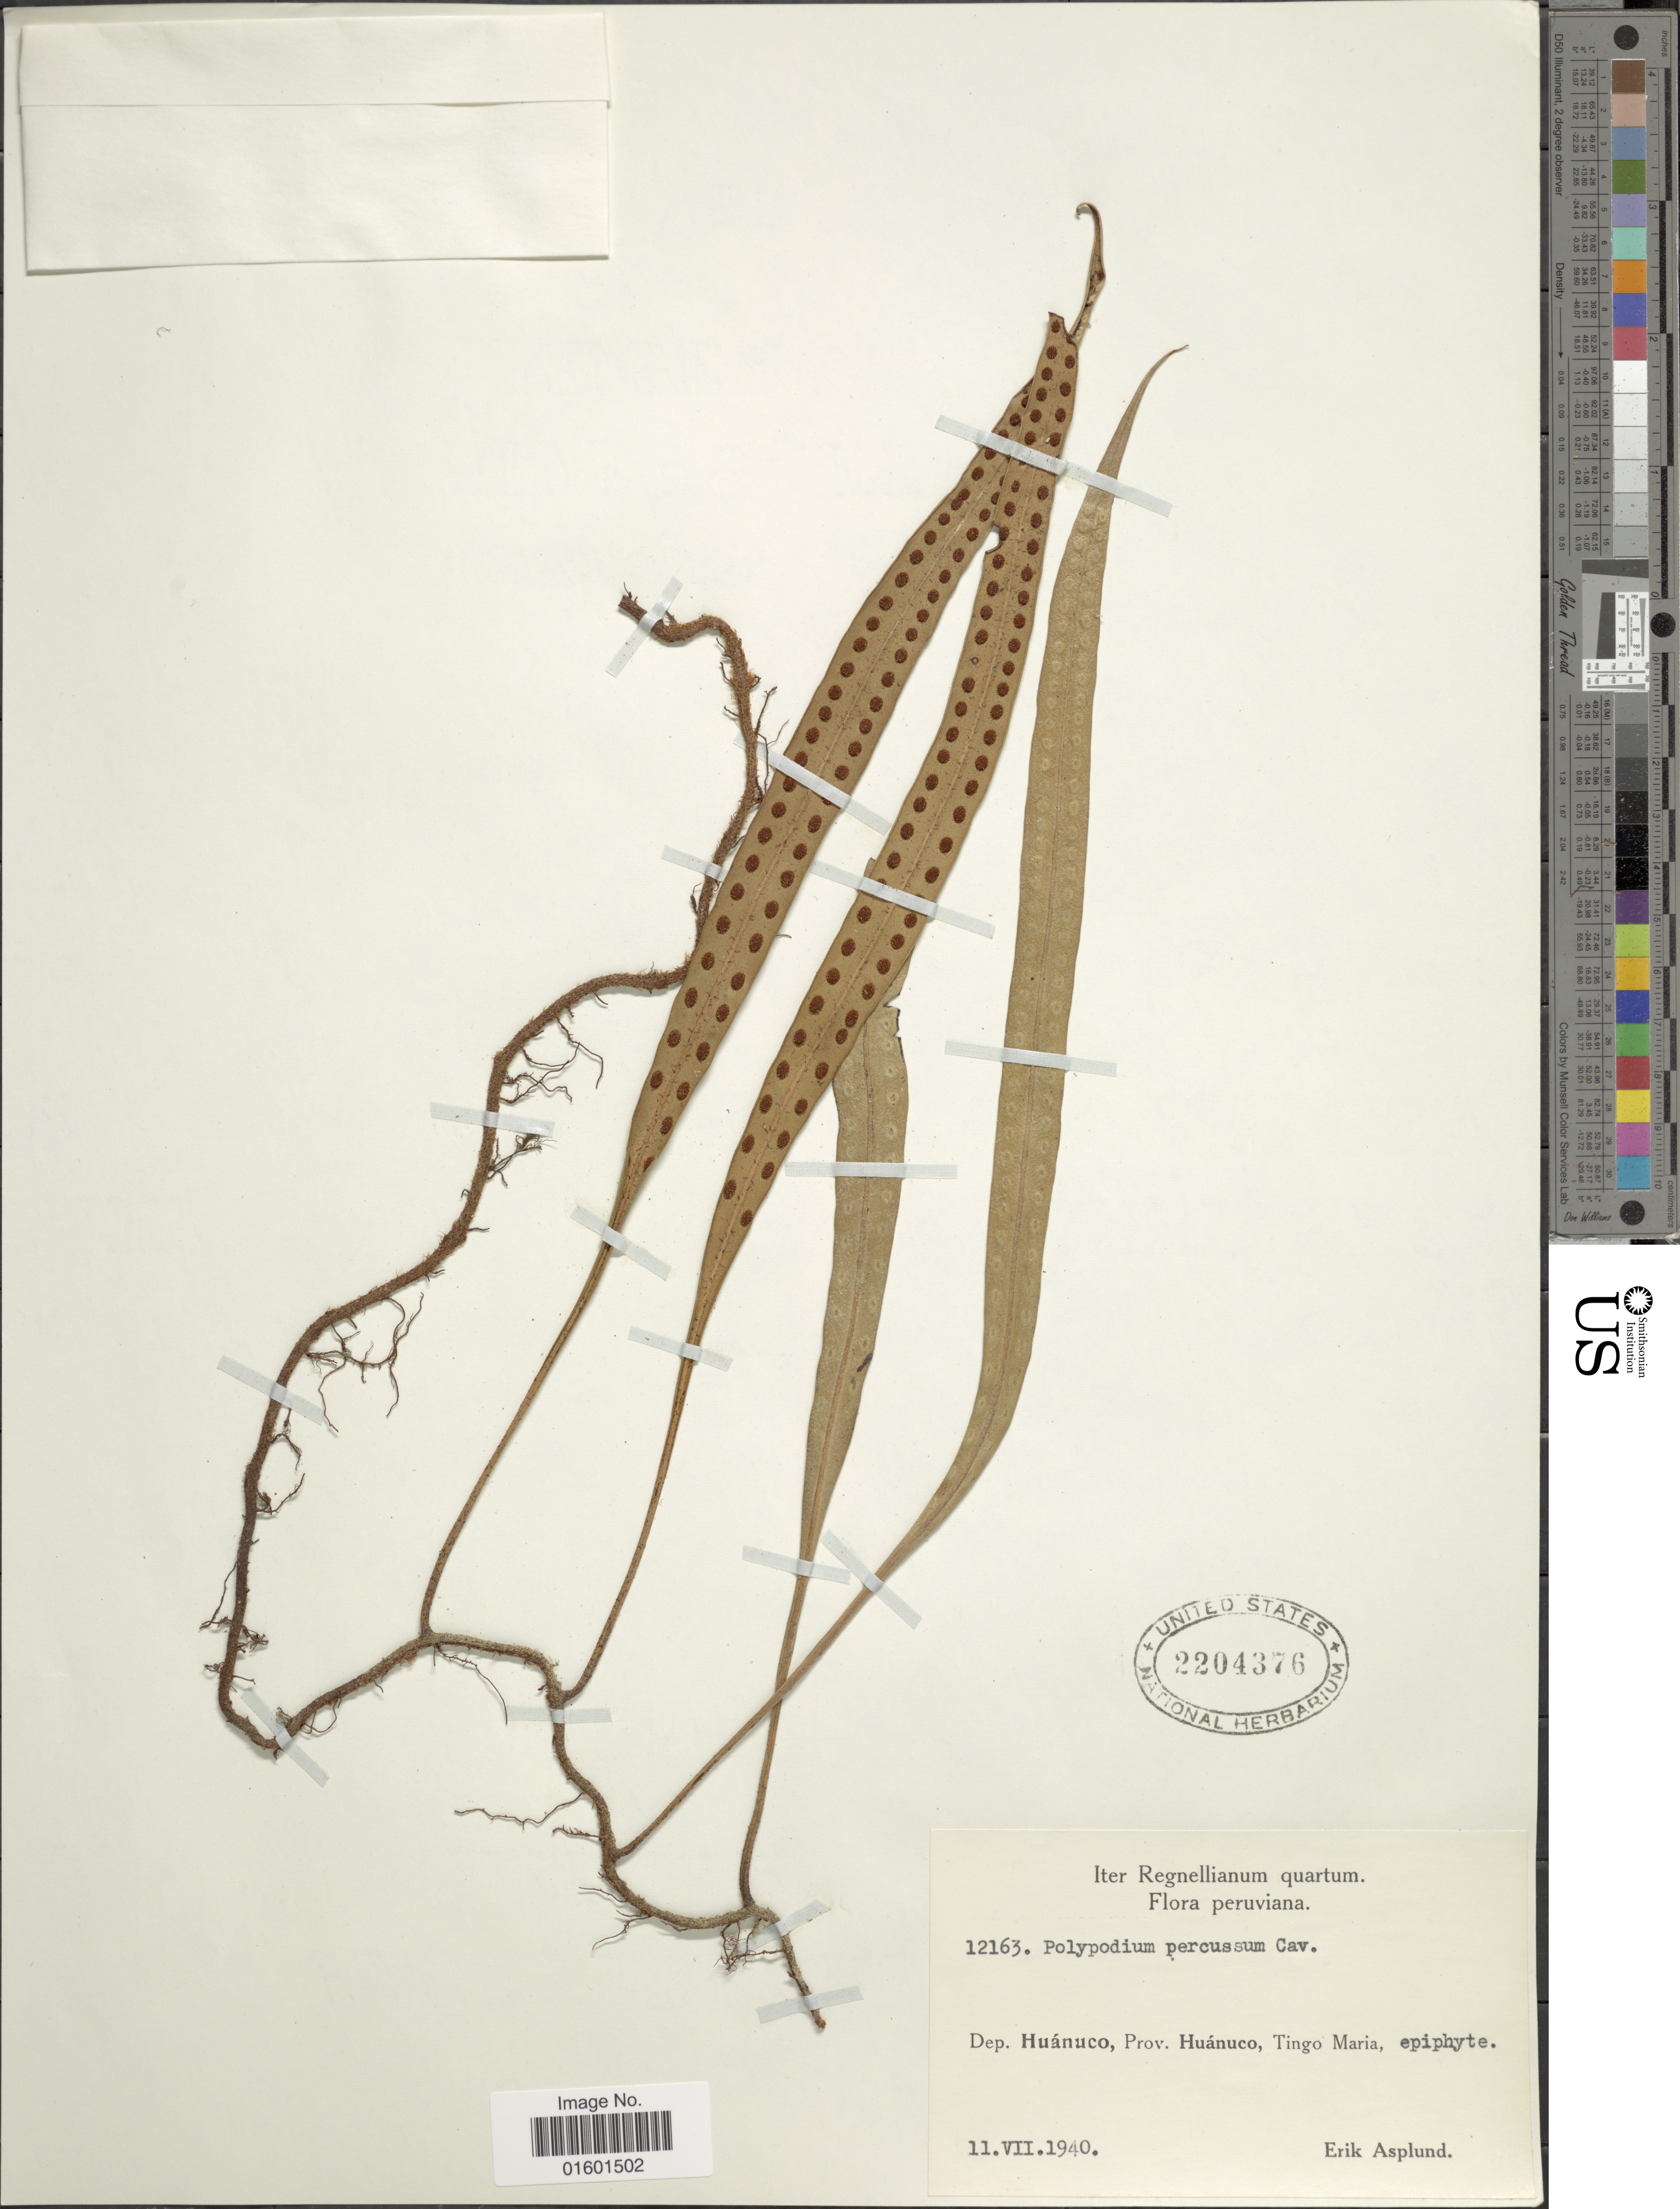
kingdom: Plantae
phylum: Tracheophyta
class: Polypodiopsida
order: Polypodiales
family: Polypodiaceae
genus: Microgramma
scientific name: Microgramma percussa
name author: (Cav.) de la Sota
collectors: E. Asplund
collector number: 12163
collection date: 1940-07-11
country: Peru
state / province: Huánuco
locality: Prov Huanuco, Tingo Maria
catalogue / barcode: US 2204376